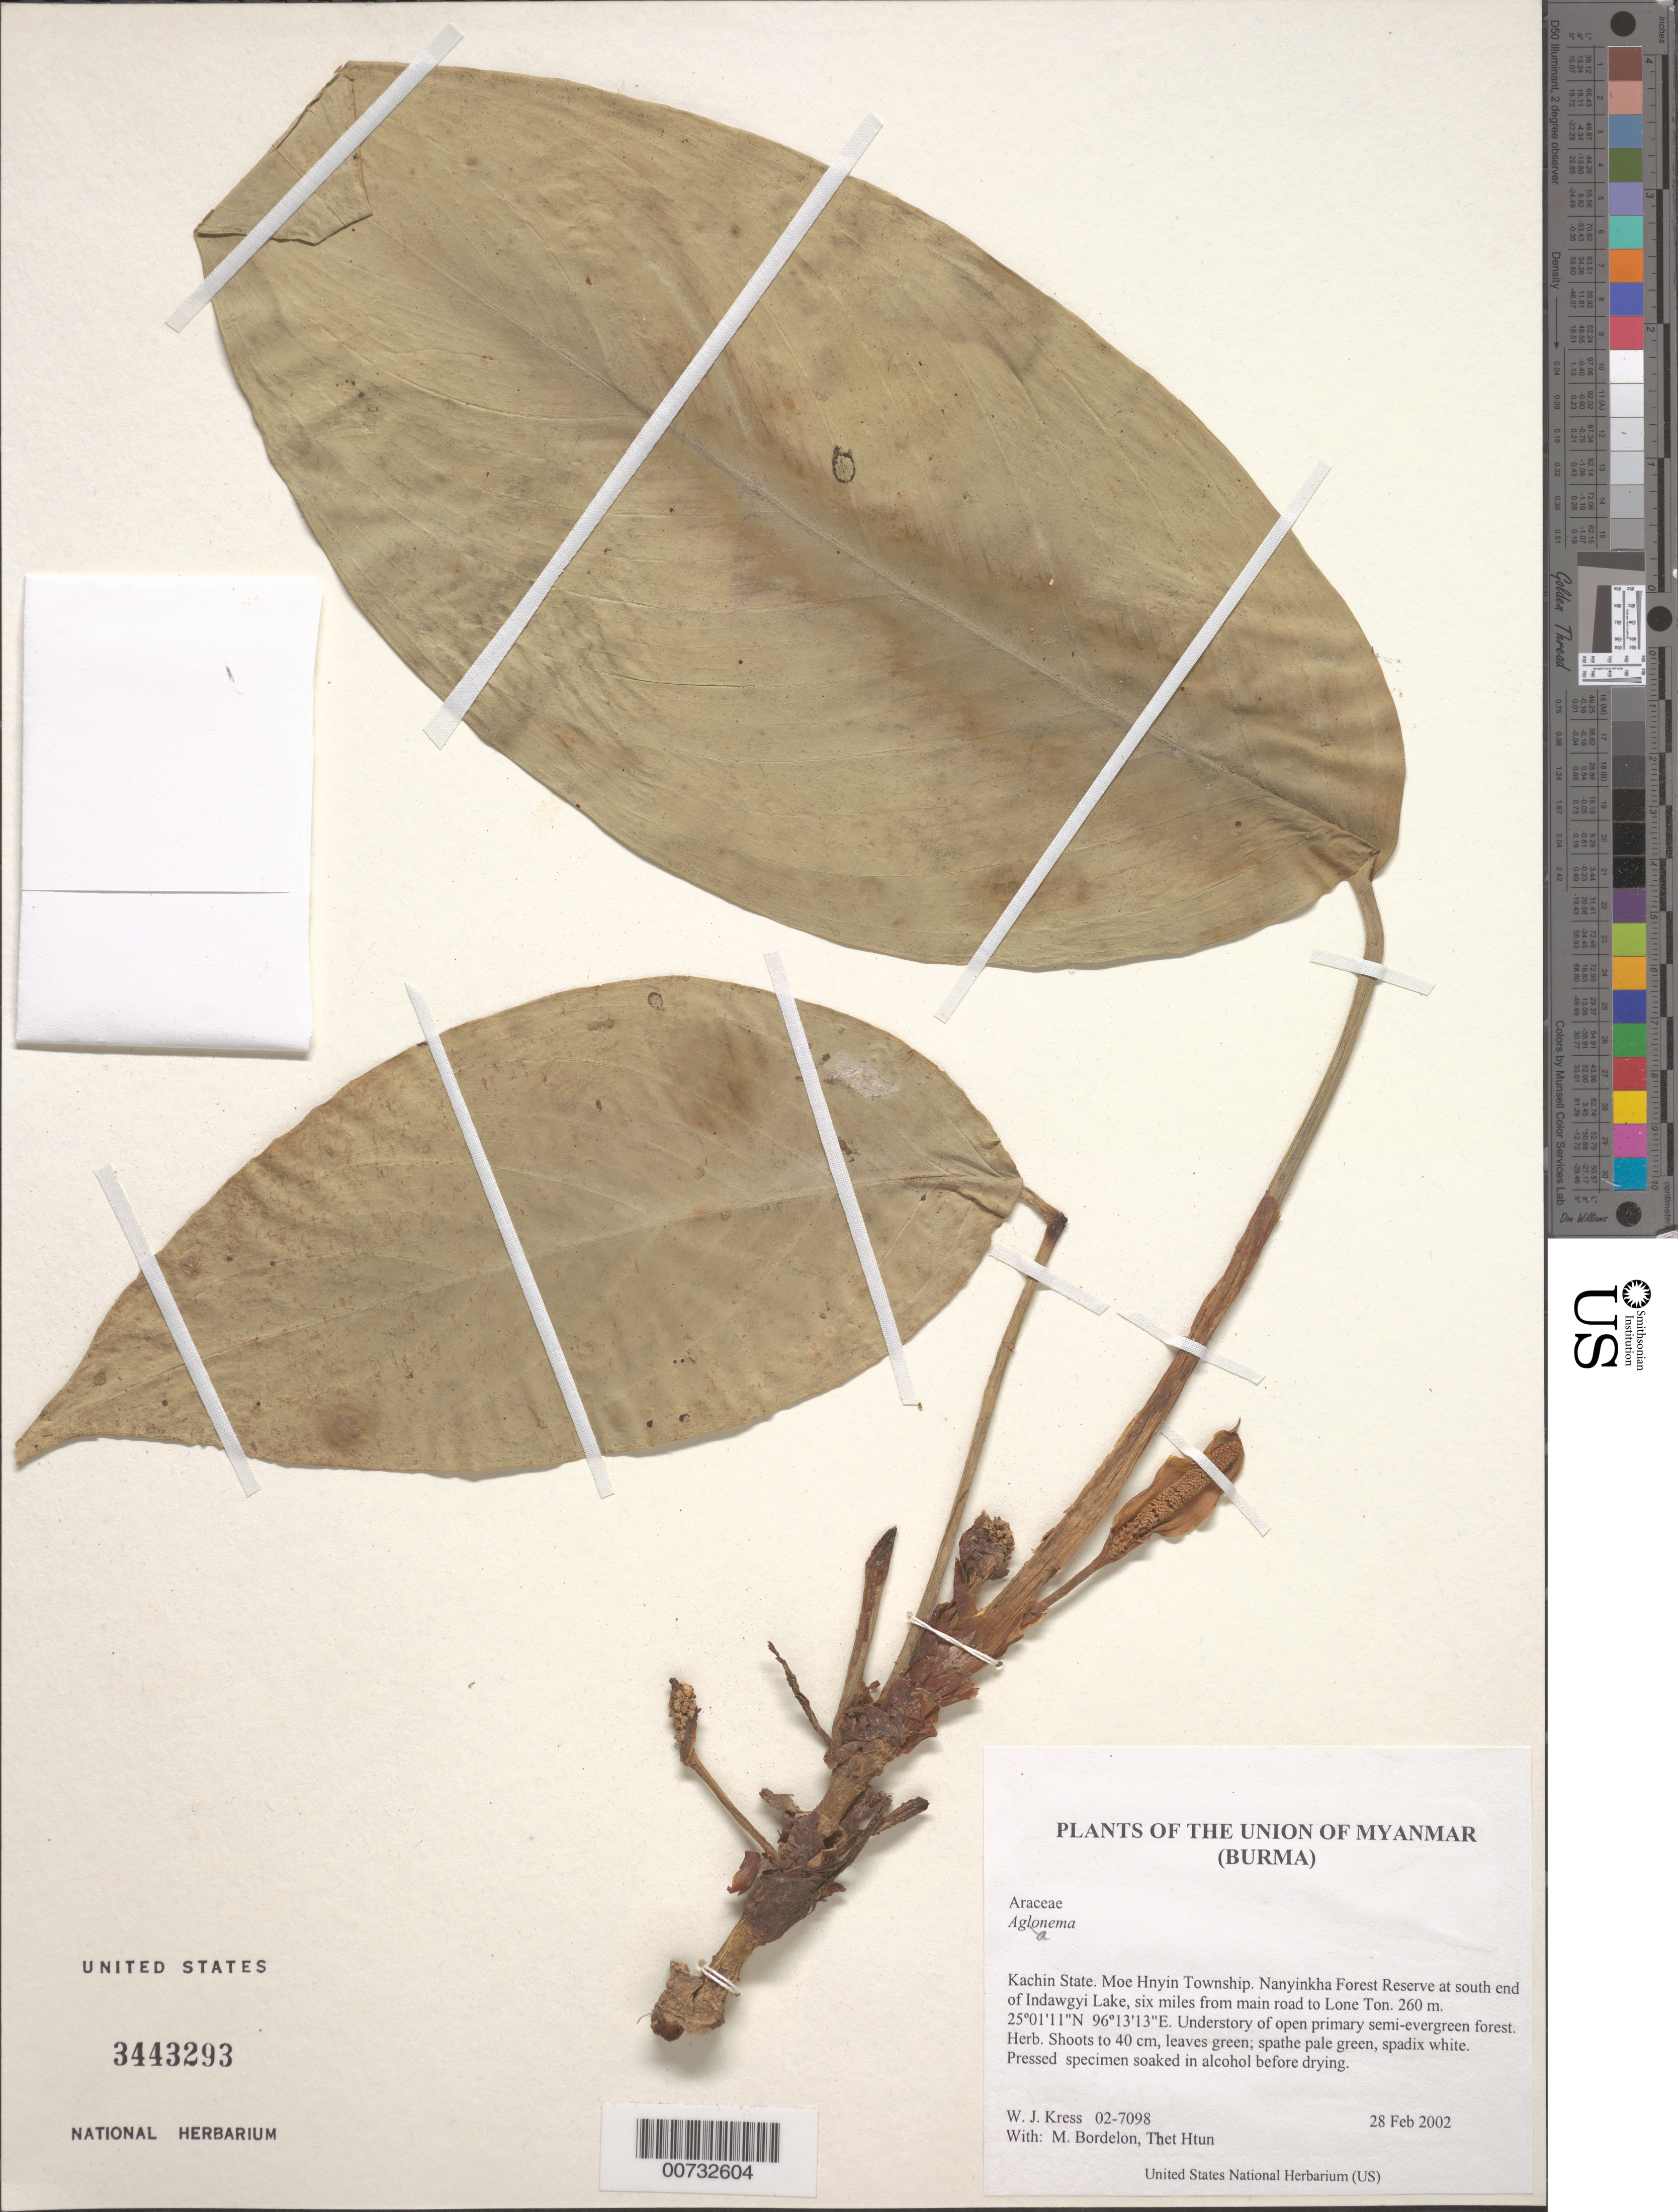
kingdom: Plantae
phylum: Tracheophyta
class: Liliopsida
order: Alismatales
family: Araceae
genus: Aglaonema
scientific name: Aglaonema sp.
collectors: W. J. Kress, Thet Htun, M. Bordelon & Sein Tun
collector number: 02-7098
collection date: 2002-02-28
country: Myanmar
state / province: Kachin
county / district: Moe Hnyin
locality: Nanyinkha Forest Reserve at south end of Indawgyi Lake, six miles from main road to Lone Ton.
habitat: Understory of open primary semi-evergreen forest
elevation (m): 260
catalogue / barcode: US 3443293